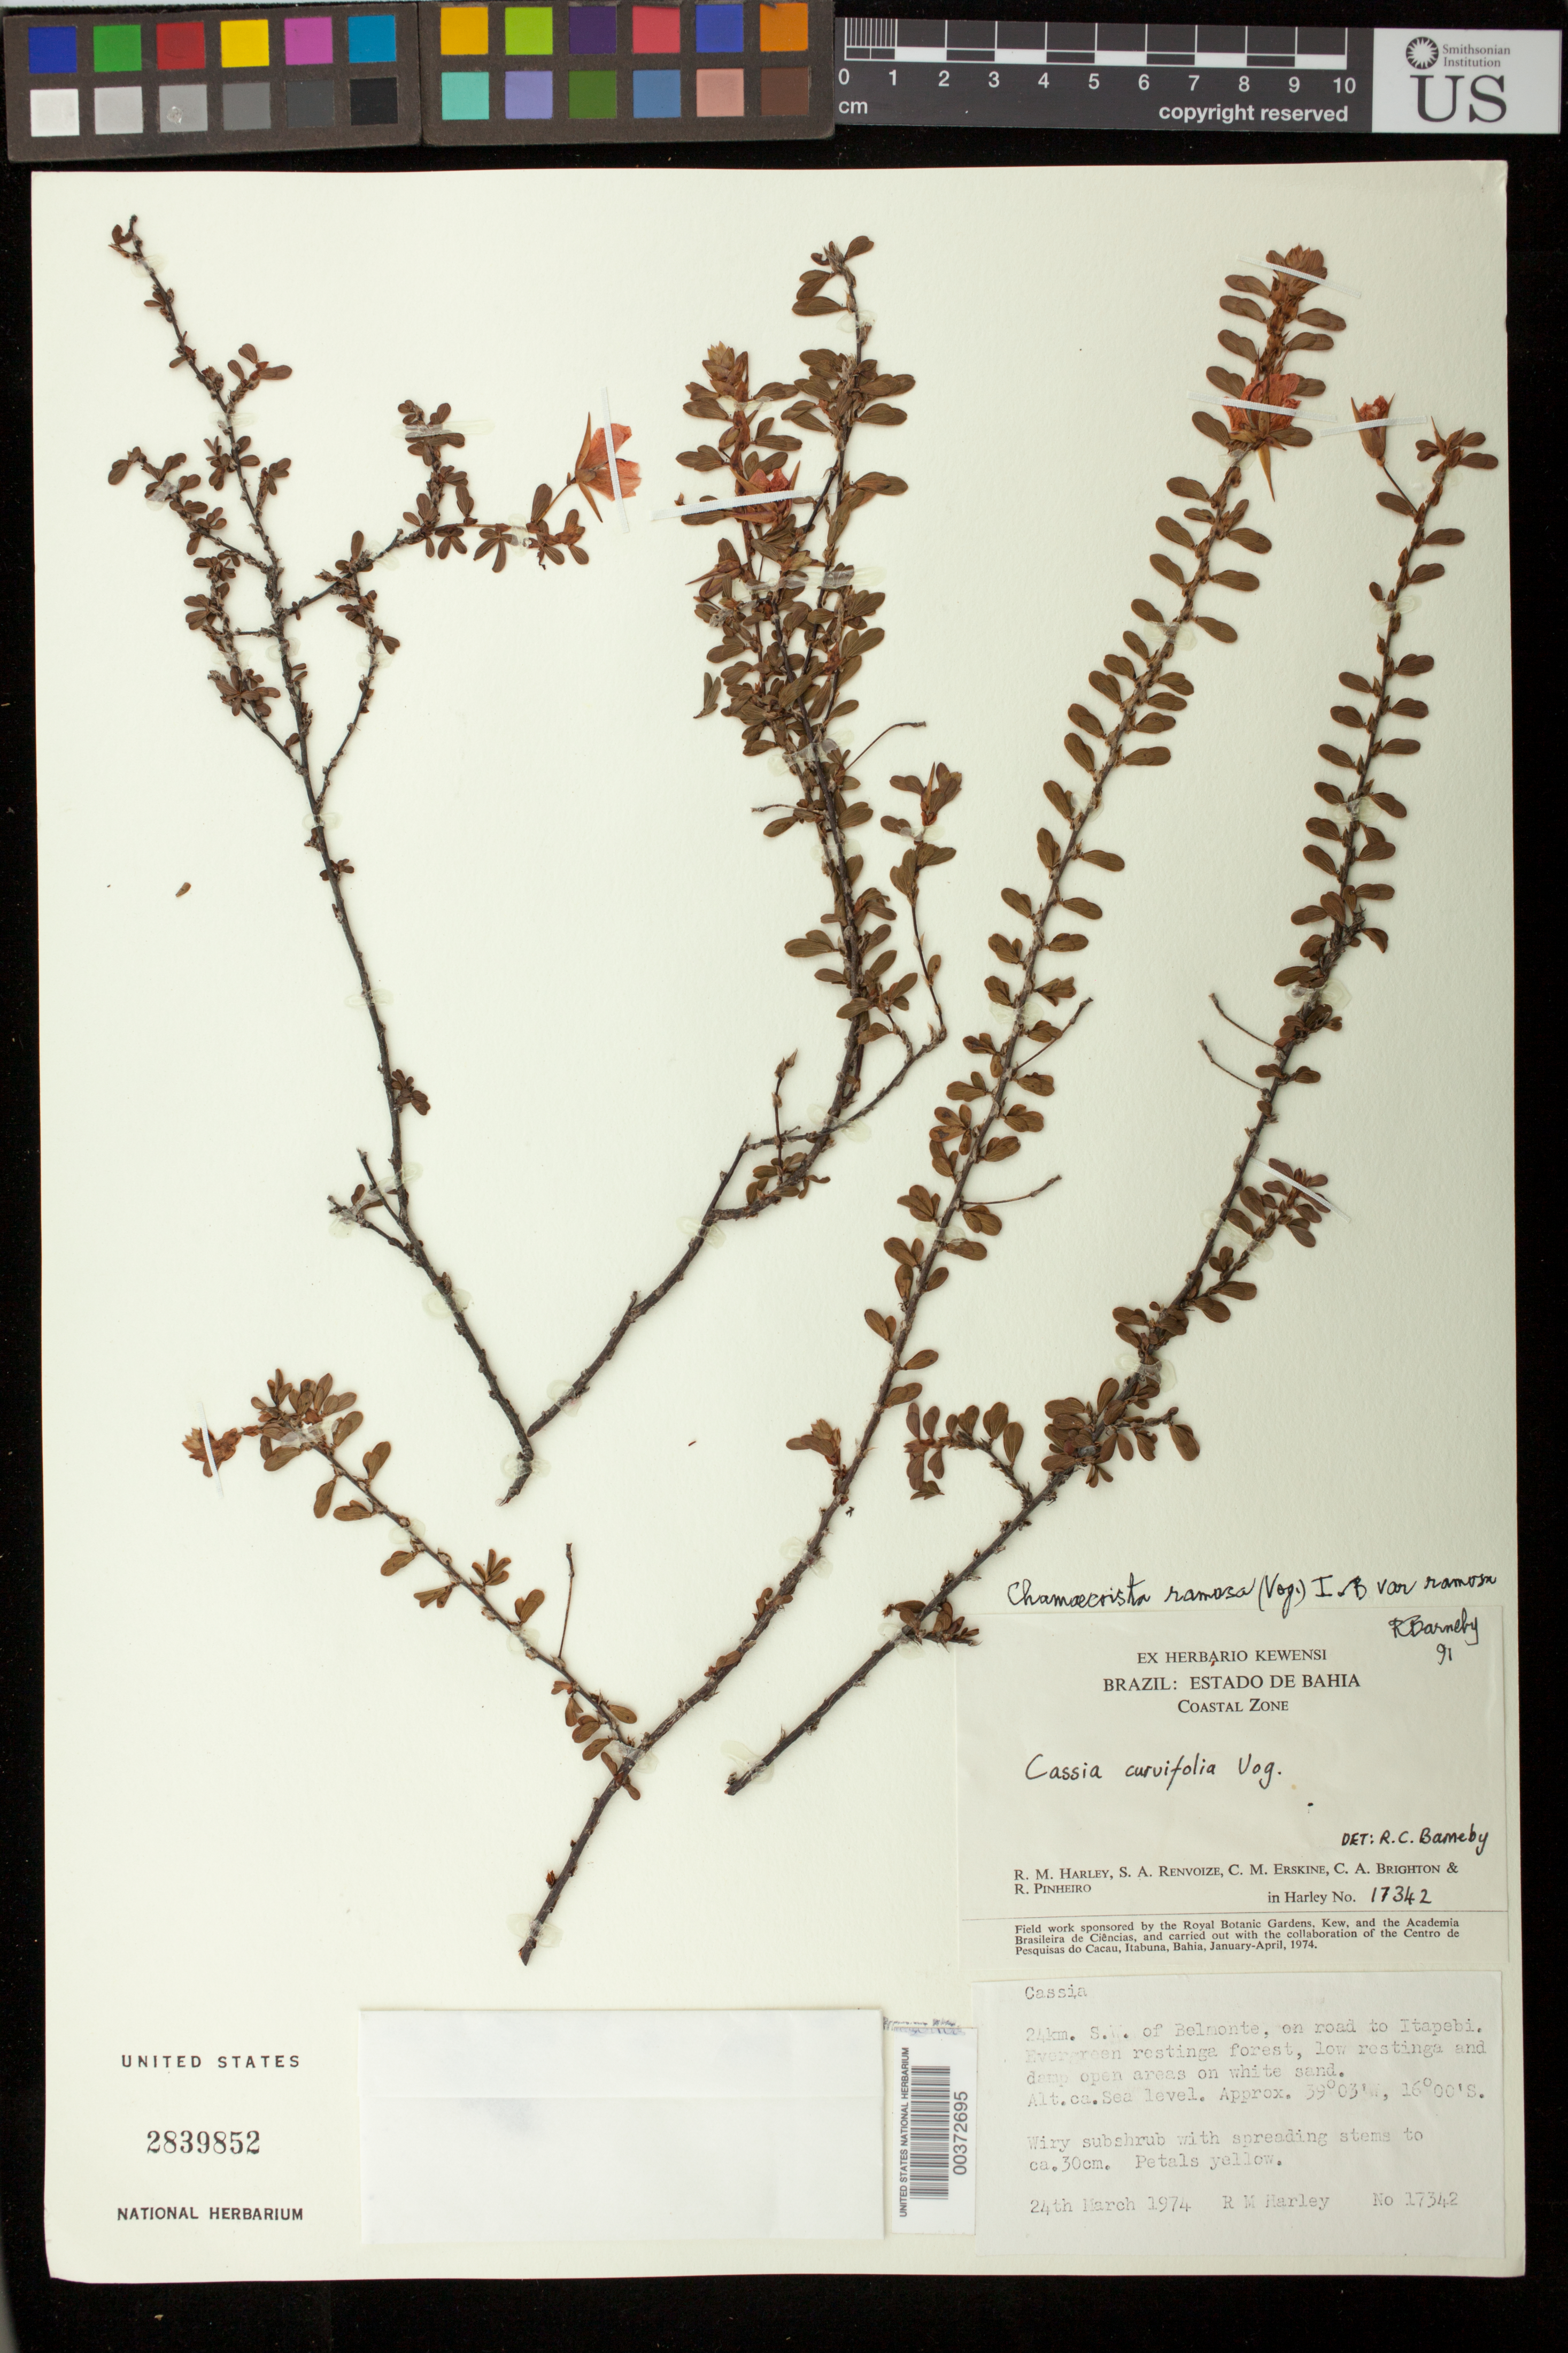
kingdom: Plantae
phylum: Tracheophyta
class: Magnoliopsida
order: Fabales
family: Fabaceae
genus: Chamaecrista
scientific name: Chamaecrista ramosa var. ramosa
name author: (Vogel) H.S. Irwin & Barneby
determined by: Barneby, Rupert C., (NY)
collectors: R. M. Harley, S. A. Renvoize, C. Erskine, C. Brighton & R. S. Pinheiro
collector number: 17342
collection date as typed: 24 Mar 1974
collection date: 1974-03-24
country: Brazil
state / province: Bahia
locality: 24 km S.W. of Belmonte, on road to Itapebi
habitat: Evergreen restinga forest, low restinga and damp open areas on white sand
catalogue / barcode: US 2839852